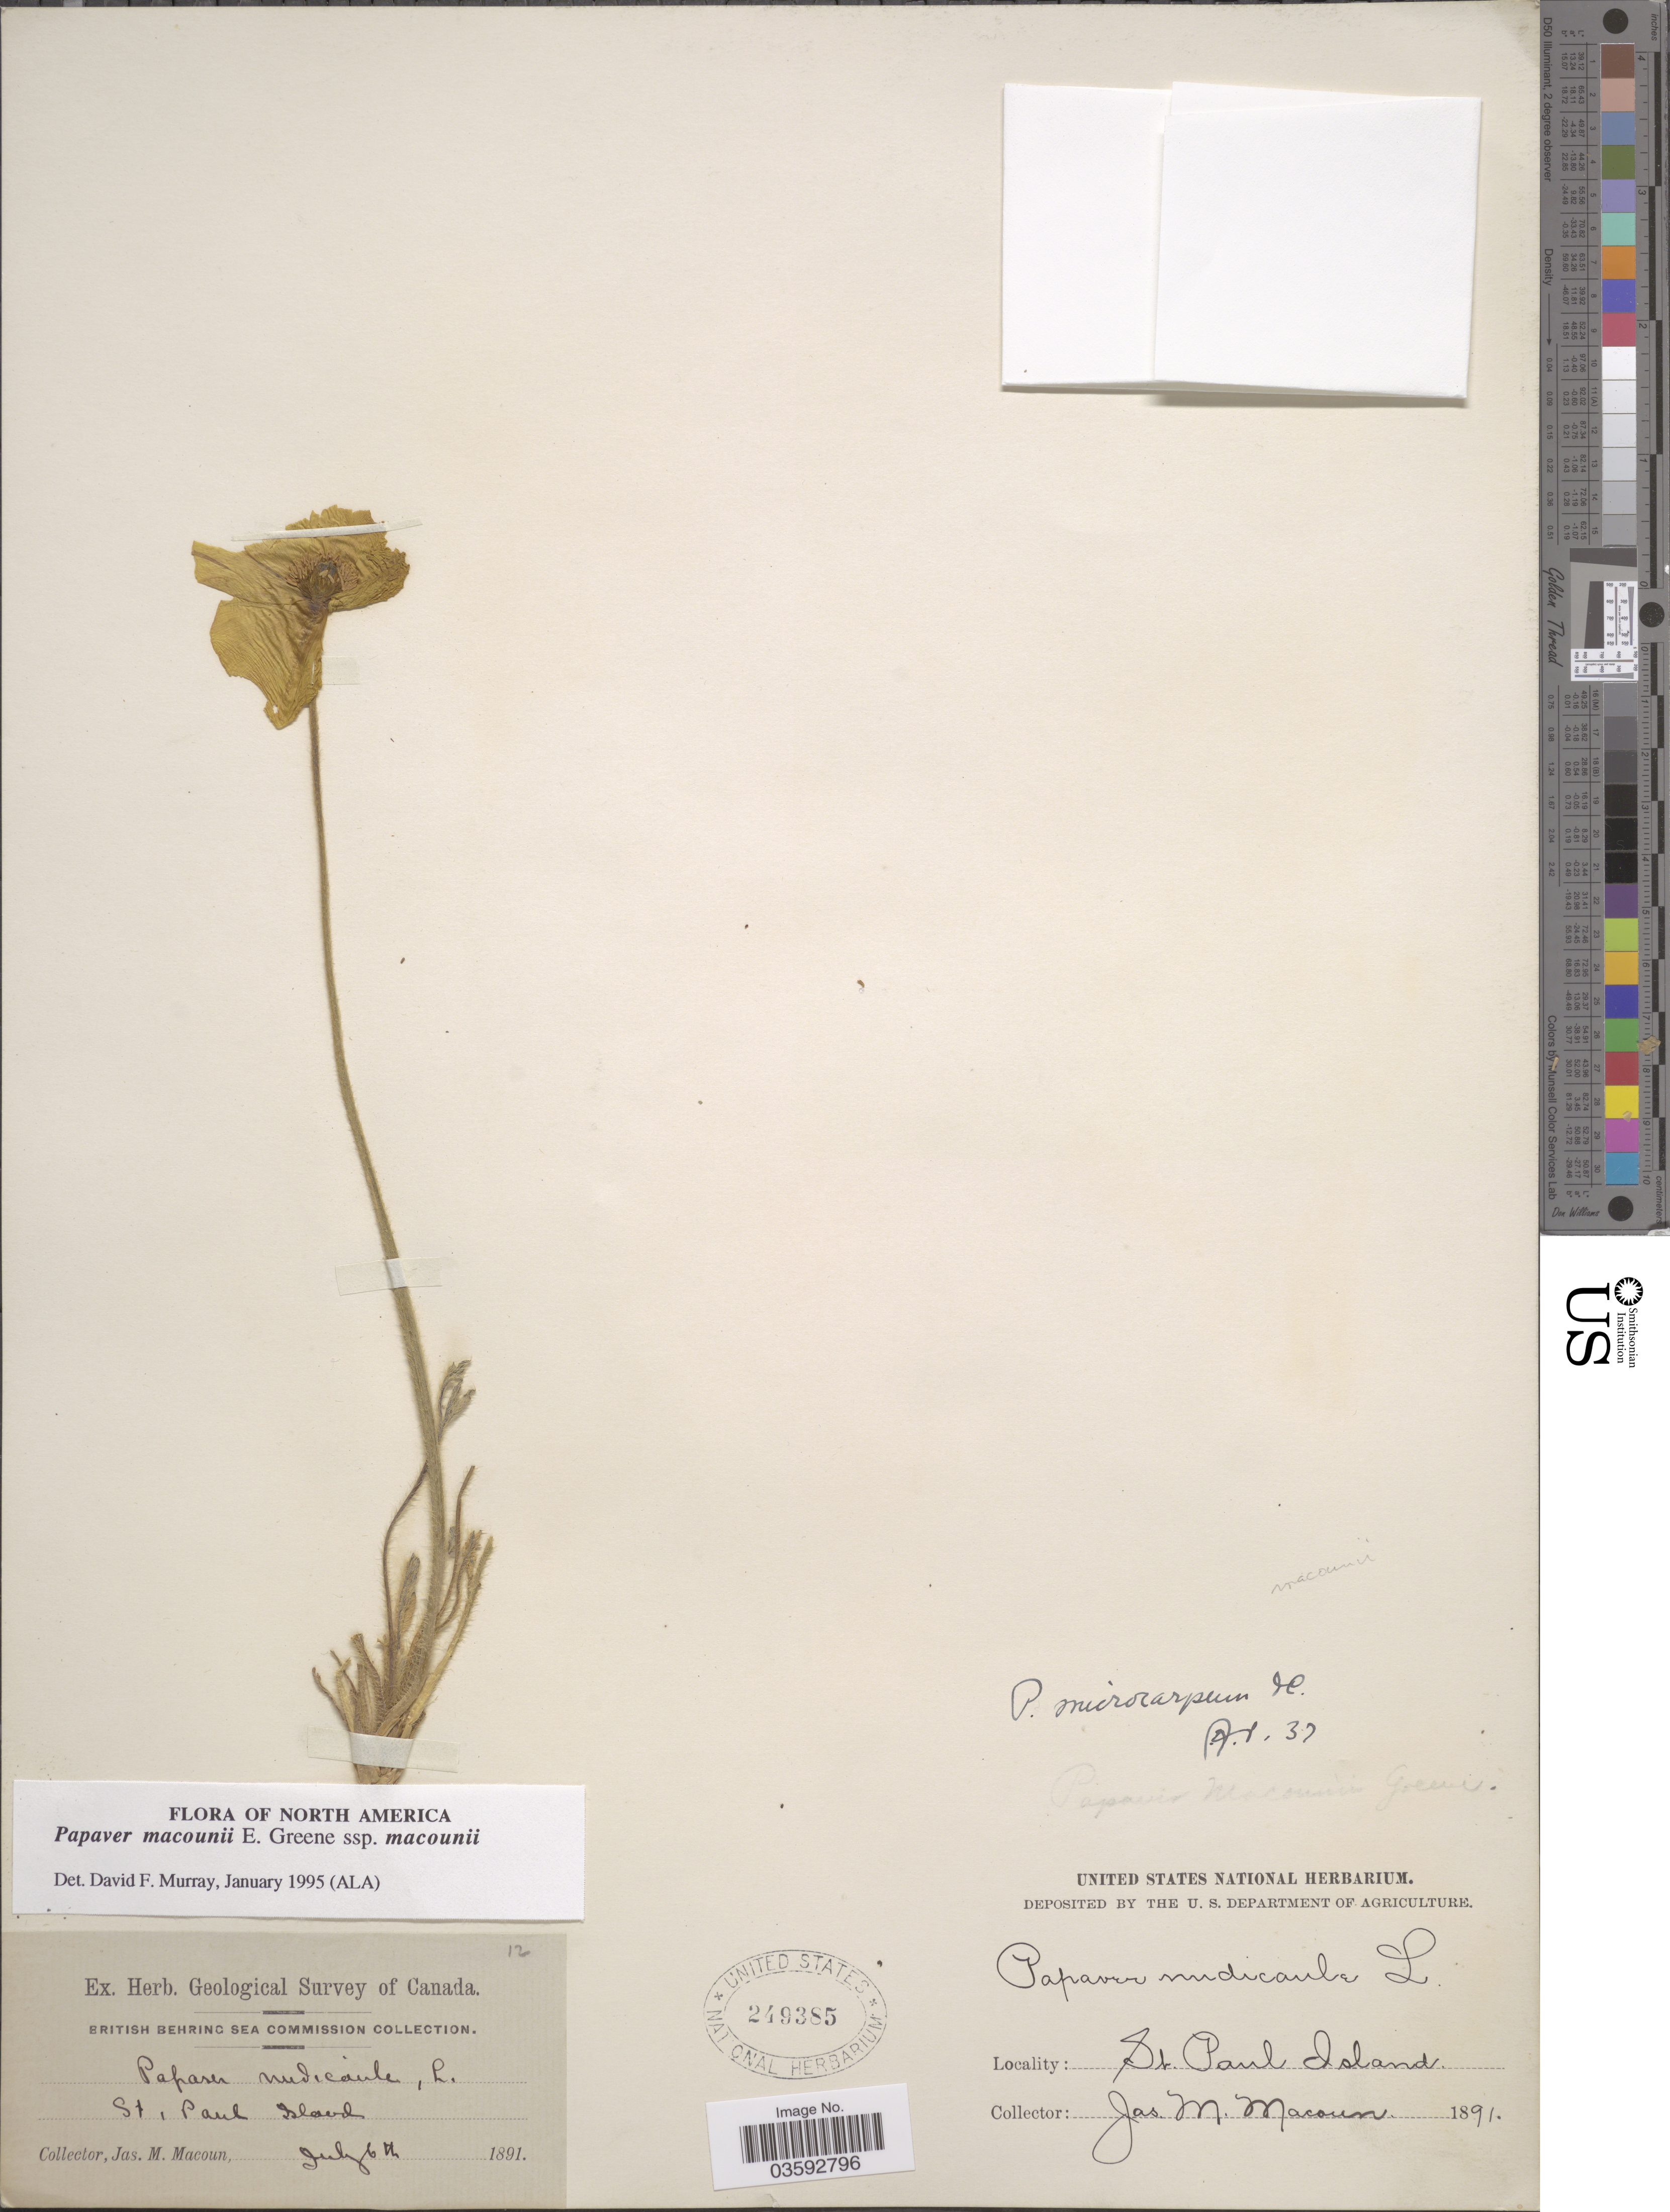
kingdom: Plantae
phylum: Tracheophyta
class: Magnoliopsida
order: Ranunculales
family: Papaveraceae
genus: Papaver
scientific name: Papaver macounii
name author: Greene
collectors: J. M. Macoun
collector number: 12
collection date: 1891-07-06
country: United States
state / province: Alaska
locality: St. Paul Island.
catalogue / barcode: US 249385